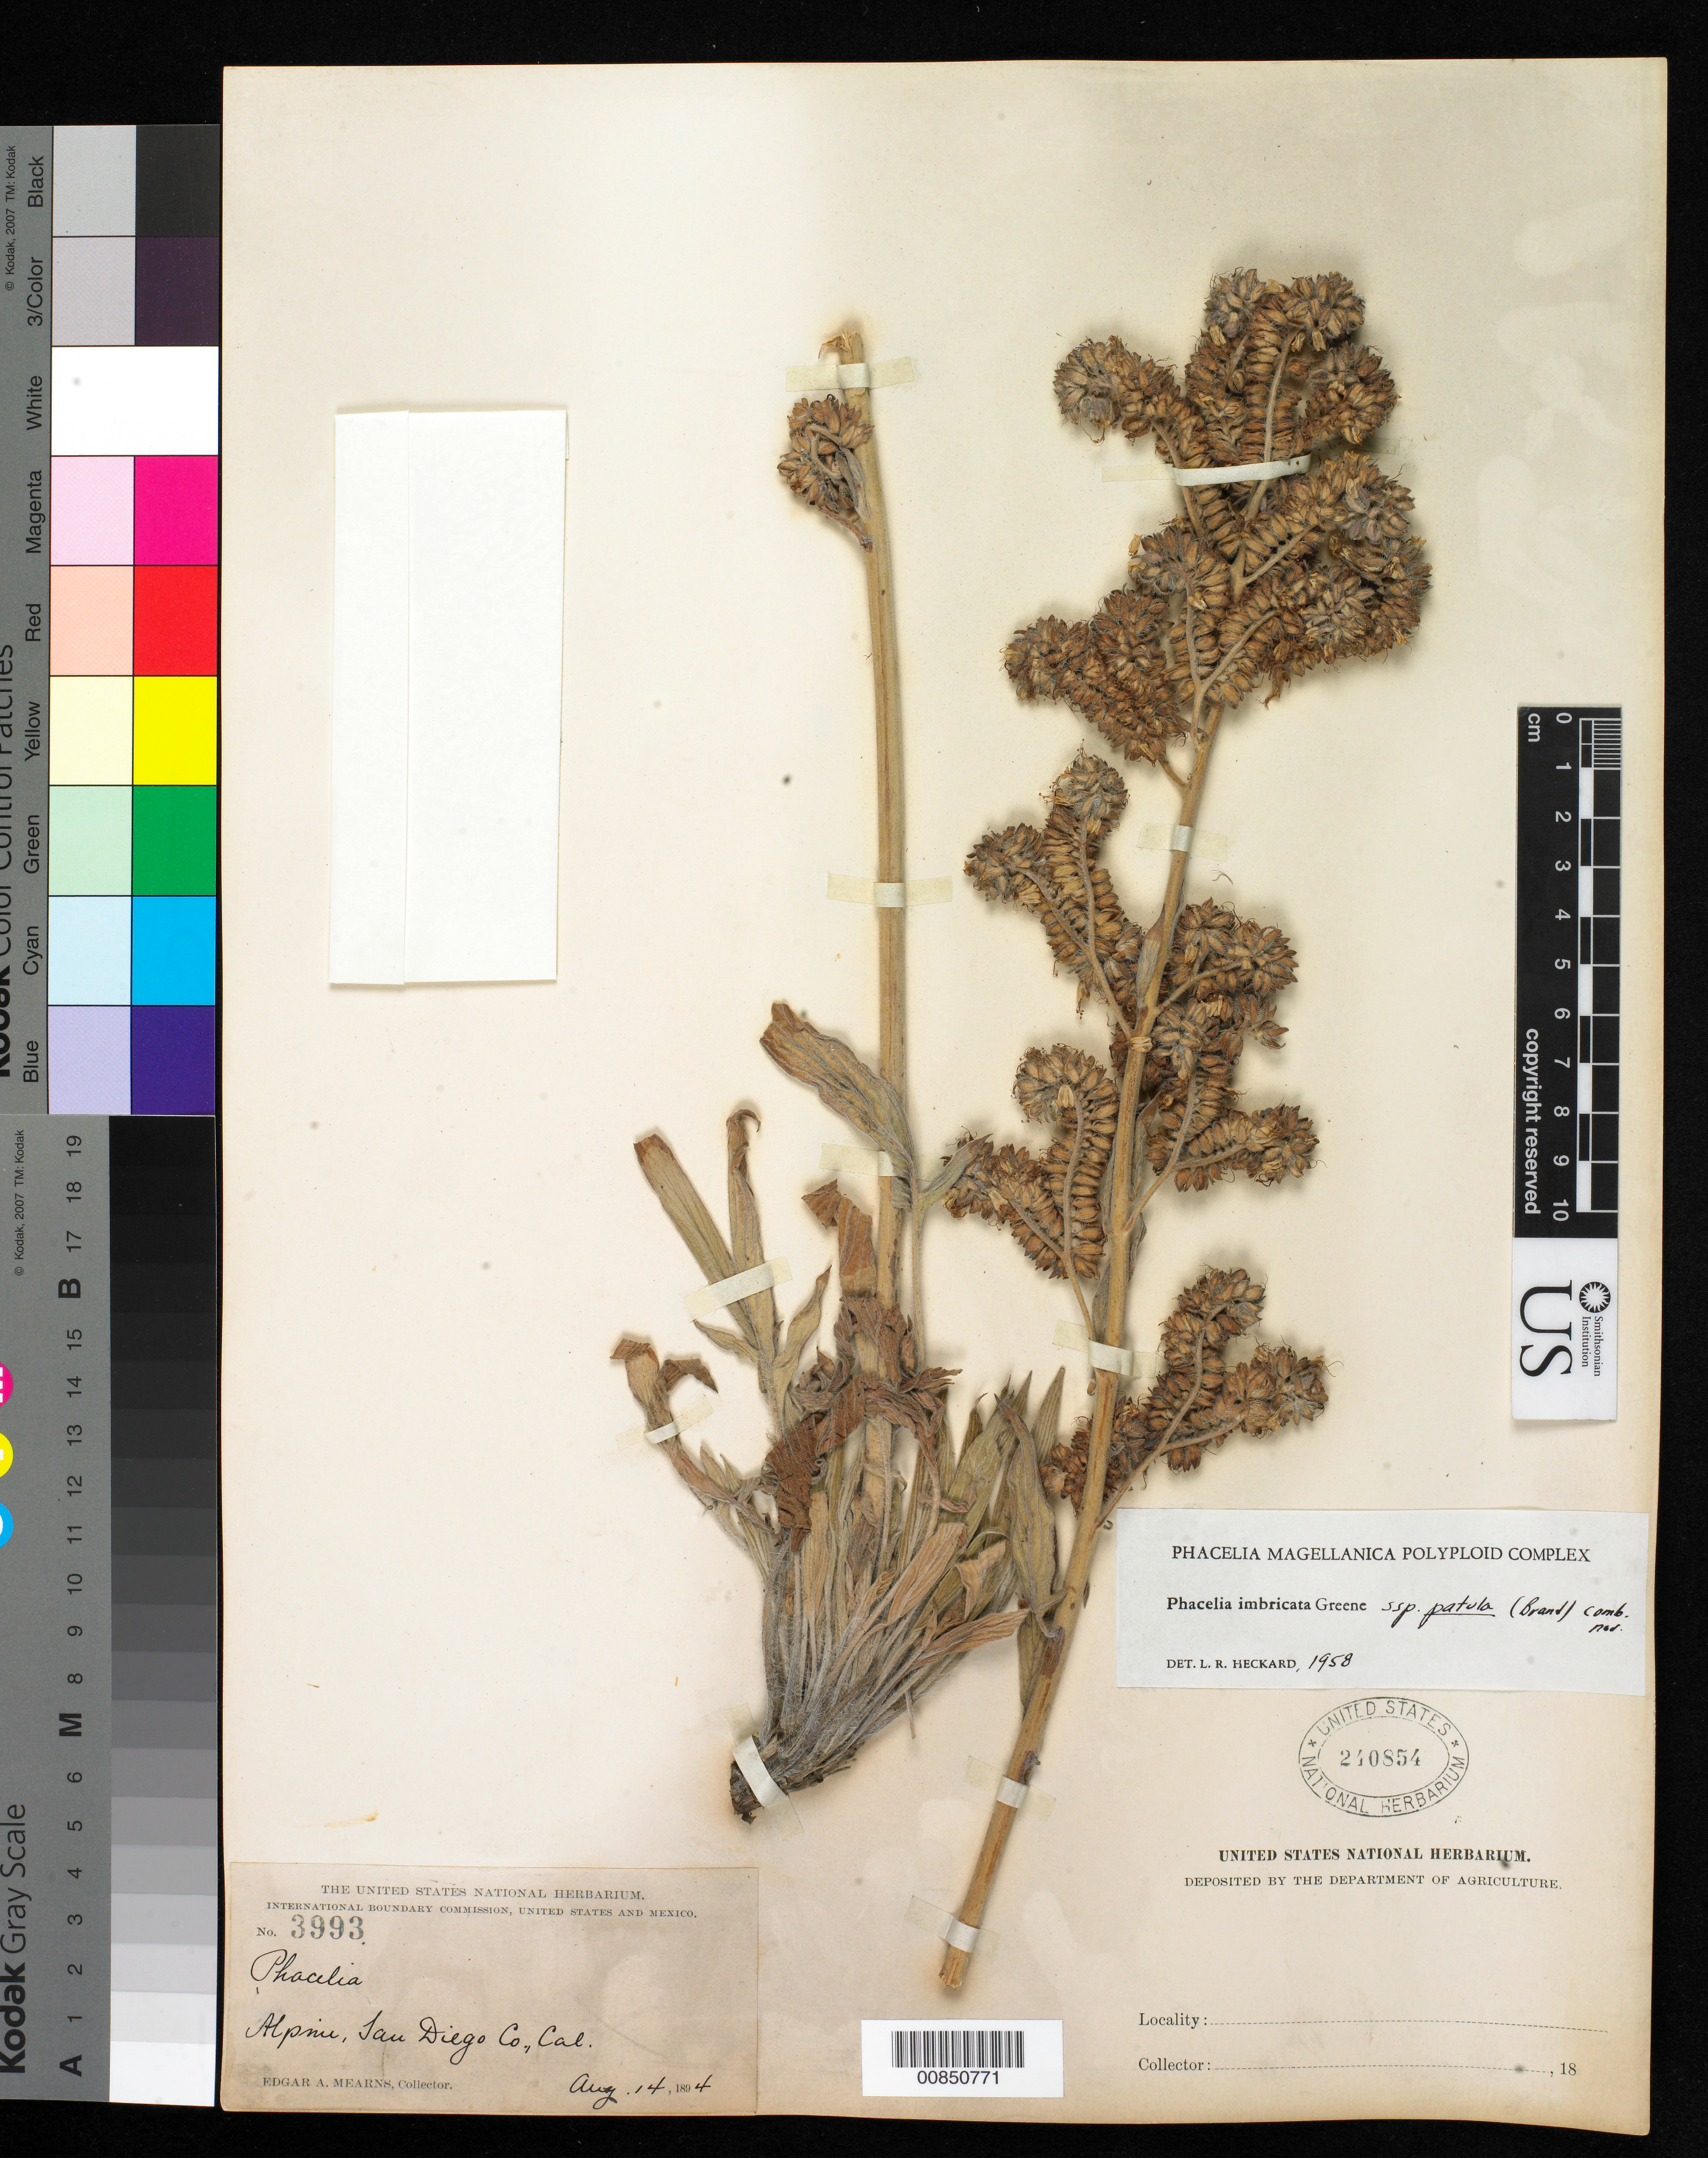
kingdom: Plantae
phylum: Tracheophyta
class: Magnoliopsida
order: Boraginales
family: Hydrophyllaceae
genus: Phacelia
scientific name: Phacelia imbricata subsp. patula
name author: (Brand) Heckard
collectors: E. A. Mearns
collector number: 3993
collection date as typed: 14 Aug 1894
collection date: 1894-08-14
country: United States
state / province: California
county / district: San Diego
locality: Alpine, San Diego County, California.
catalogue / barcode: US 240854